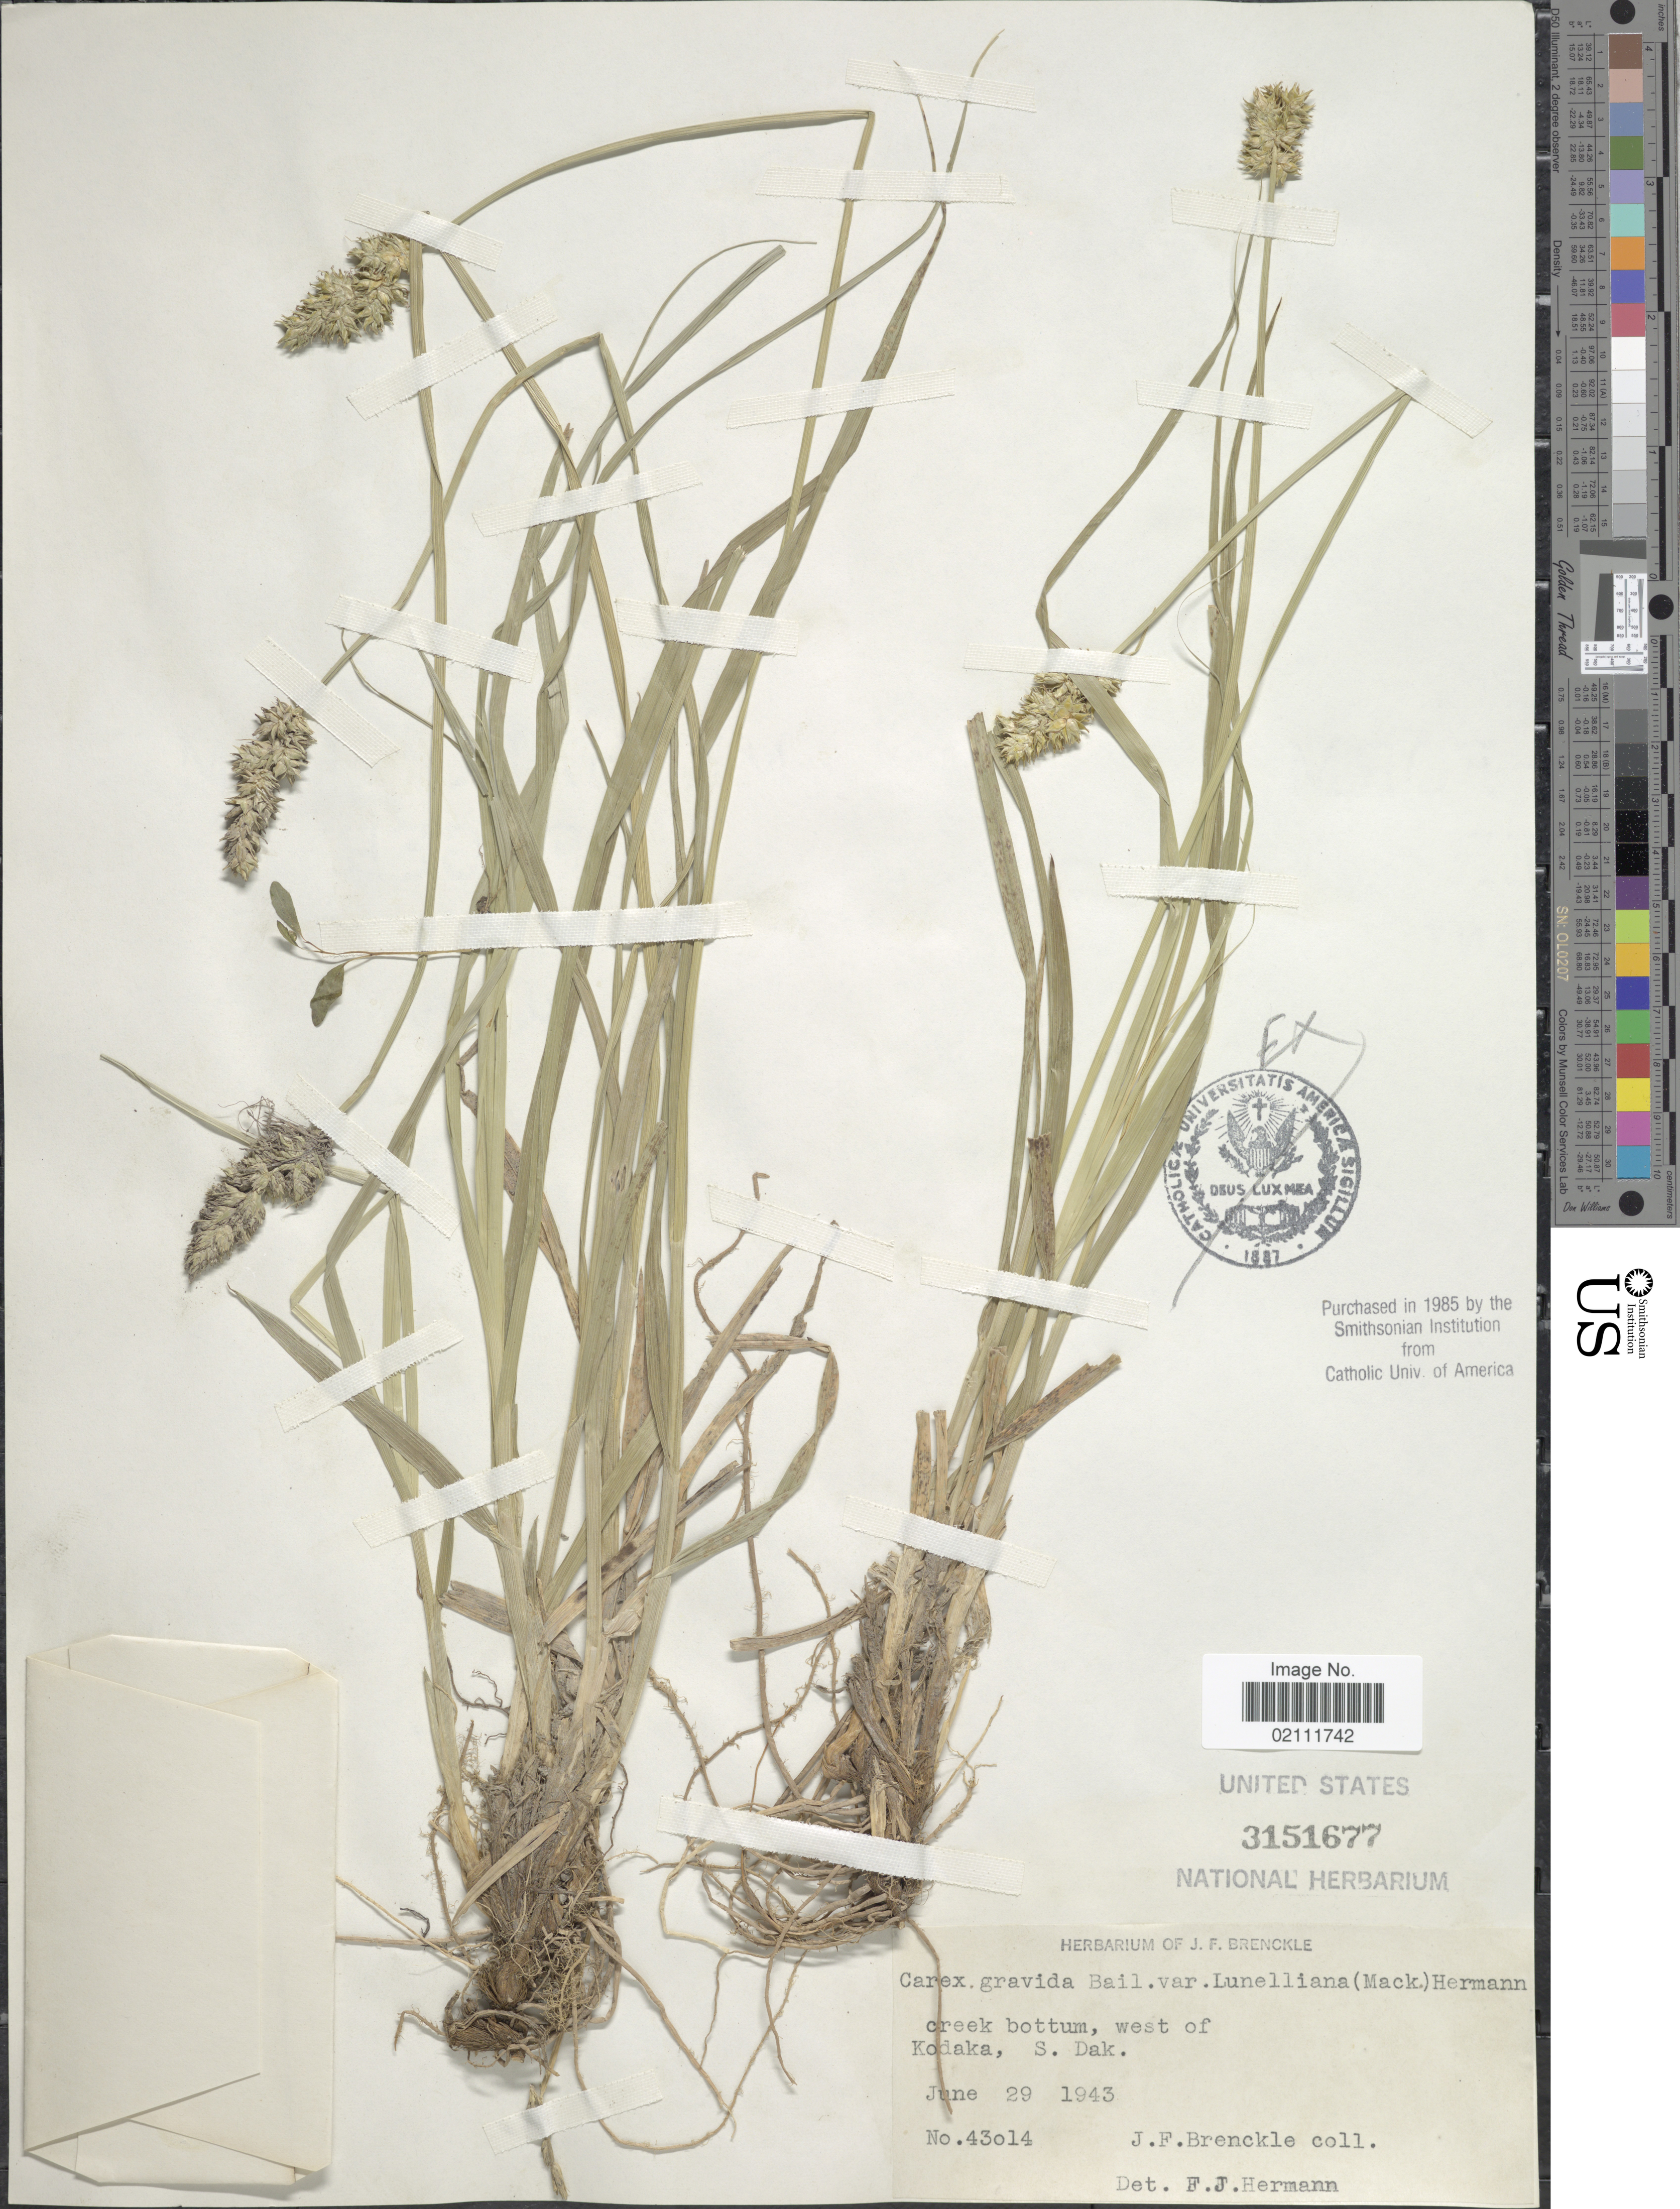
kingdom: Plantae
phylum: Tracheophyta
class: Liliopsida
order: Poales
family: Cyperaceae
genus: Carex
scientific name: Carex gravida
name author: L.H. Bailey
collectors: J. Brenckle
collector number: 43014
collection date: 1943-06-29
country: United States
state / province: South Dakota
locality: Creek bottum, west of Kodaka.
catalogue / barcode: US 3151677